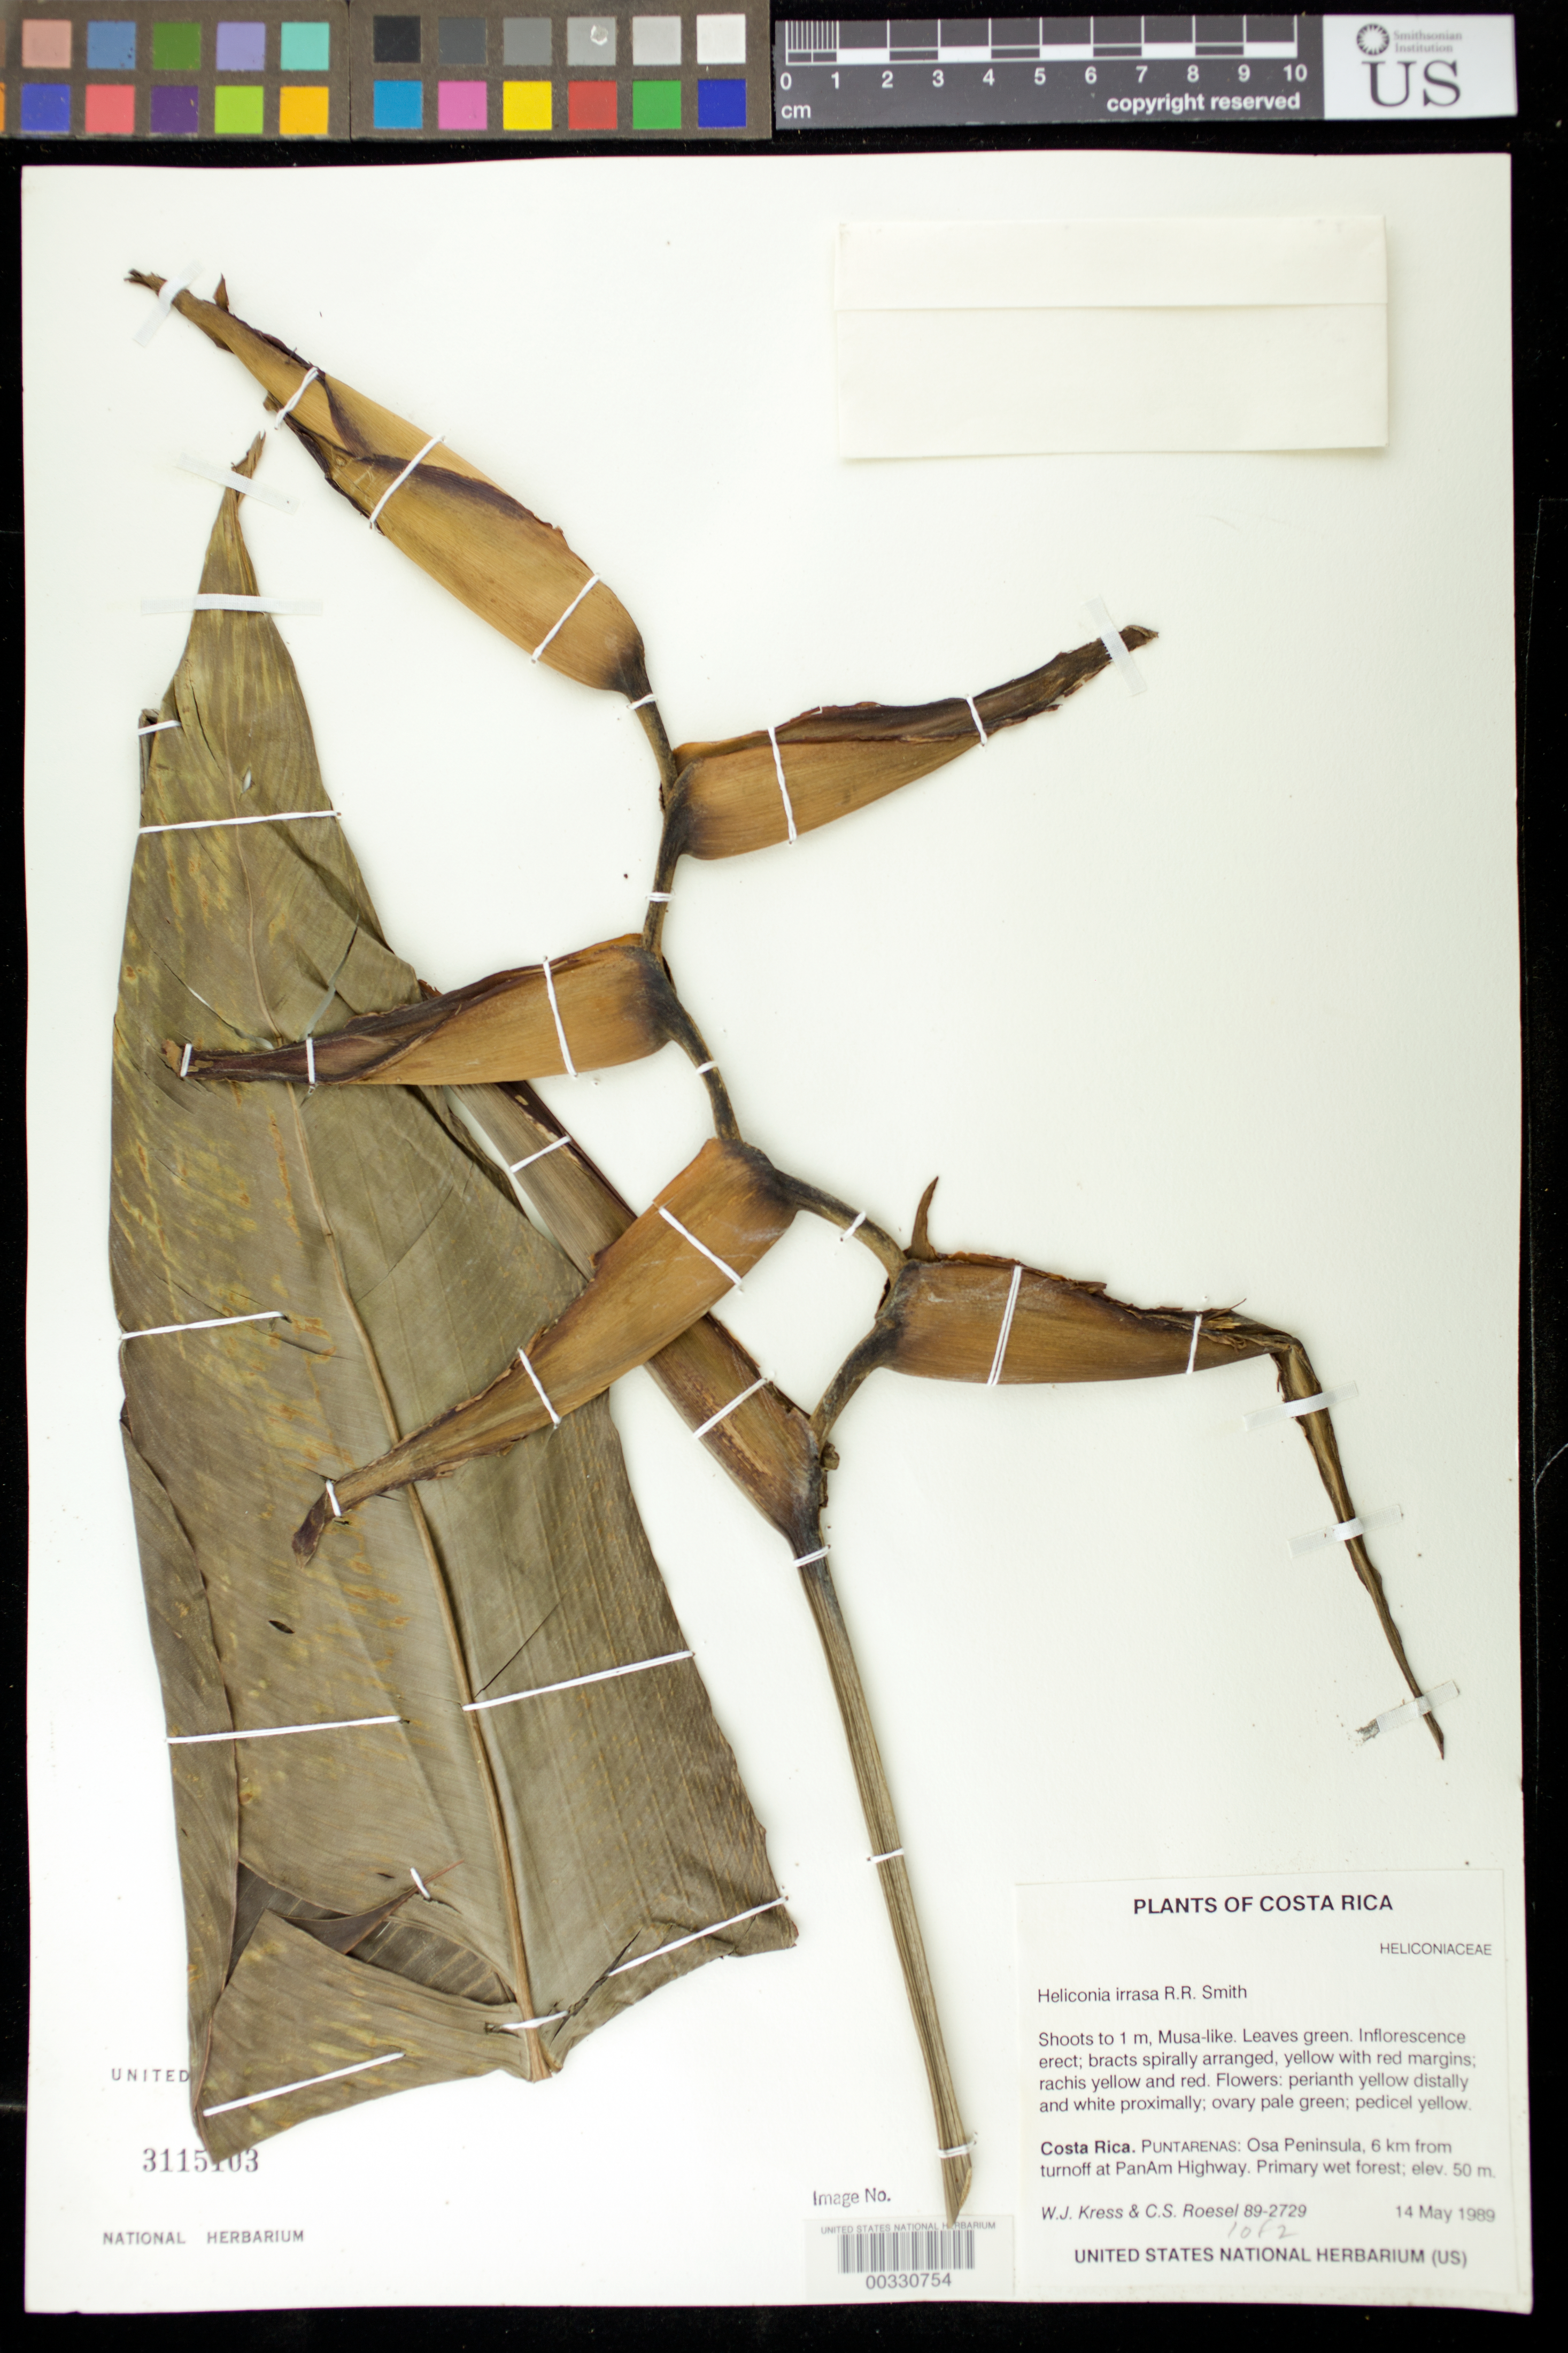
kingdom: Plantae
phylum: Tracheophyta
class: Liliopsida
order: Zingiberales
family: Heliconiaceae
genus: Heliconia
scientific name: Heliconia irrasa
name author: Lane ex R.R. Sm.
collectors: W. J. Kress & C. S. Roesel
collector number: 89-2729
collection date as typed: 14 May 1989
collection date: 1989-05-14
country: Costa Rica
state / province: Puntarenas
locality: Osa peninsula, 6 km from turnoff at panam highway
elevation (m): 50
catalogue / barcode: US 3115103